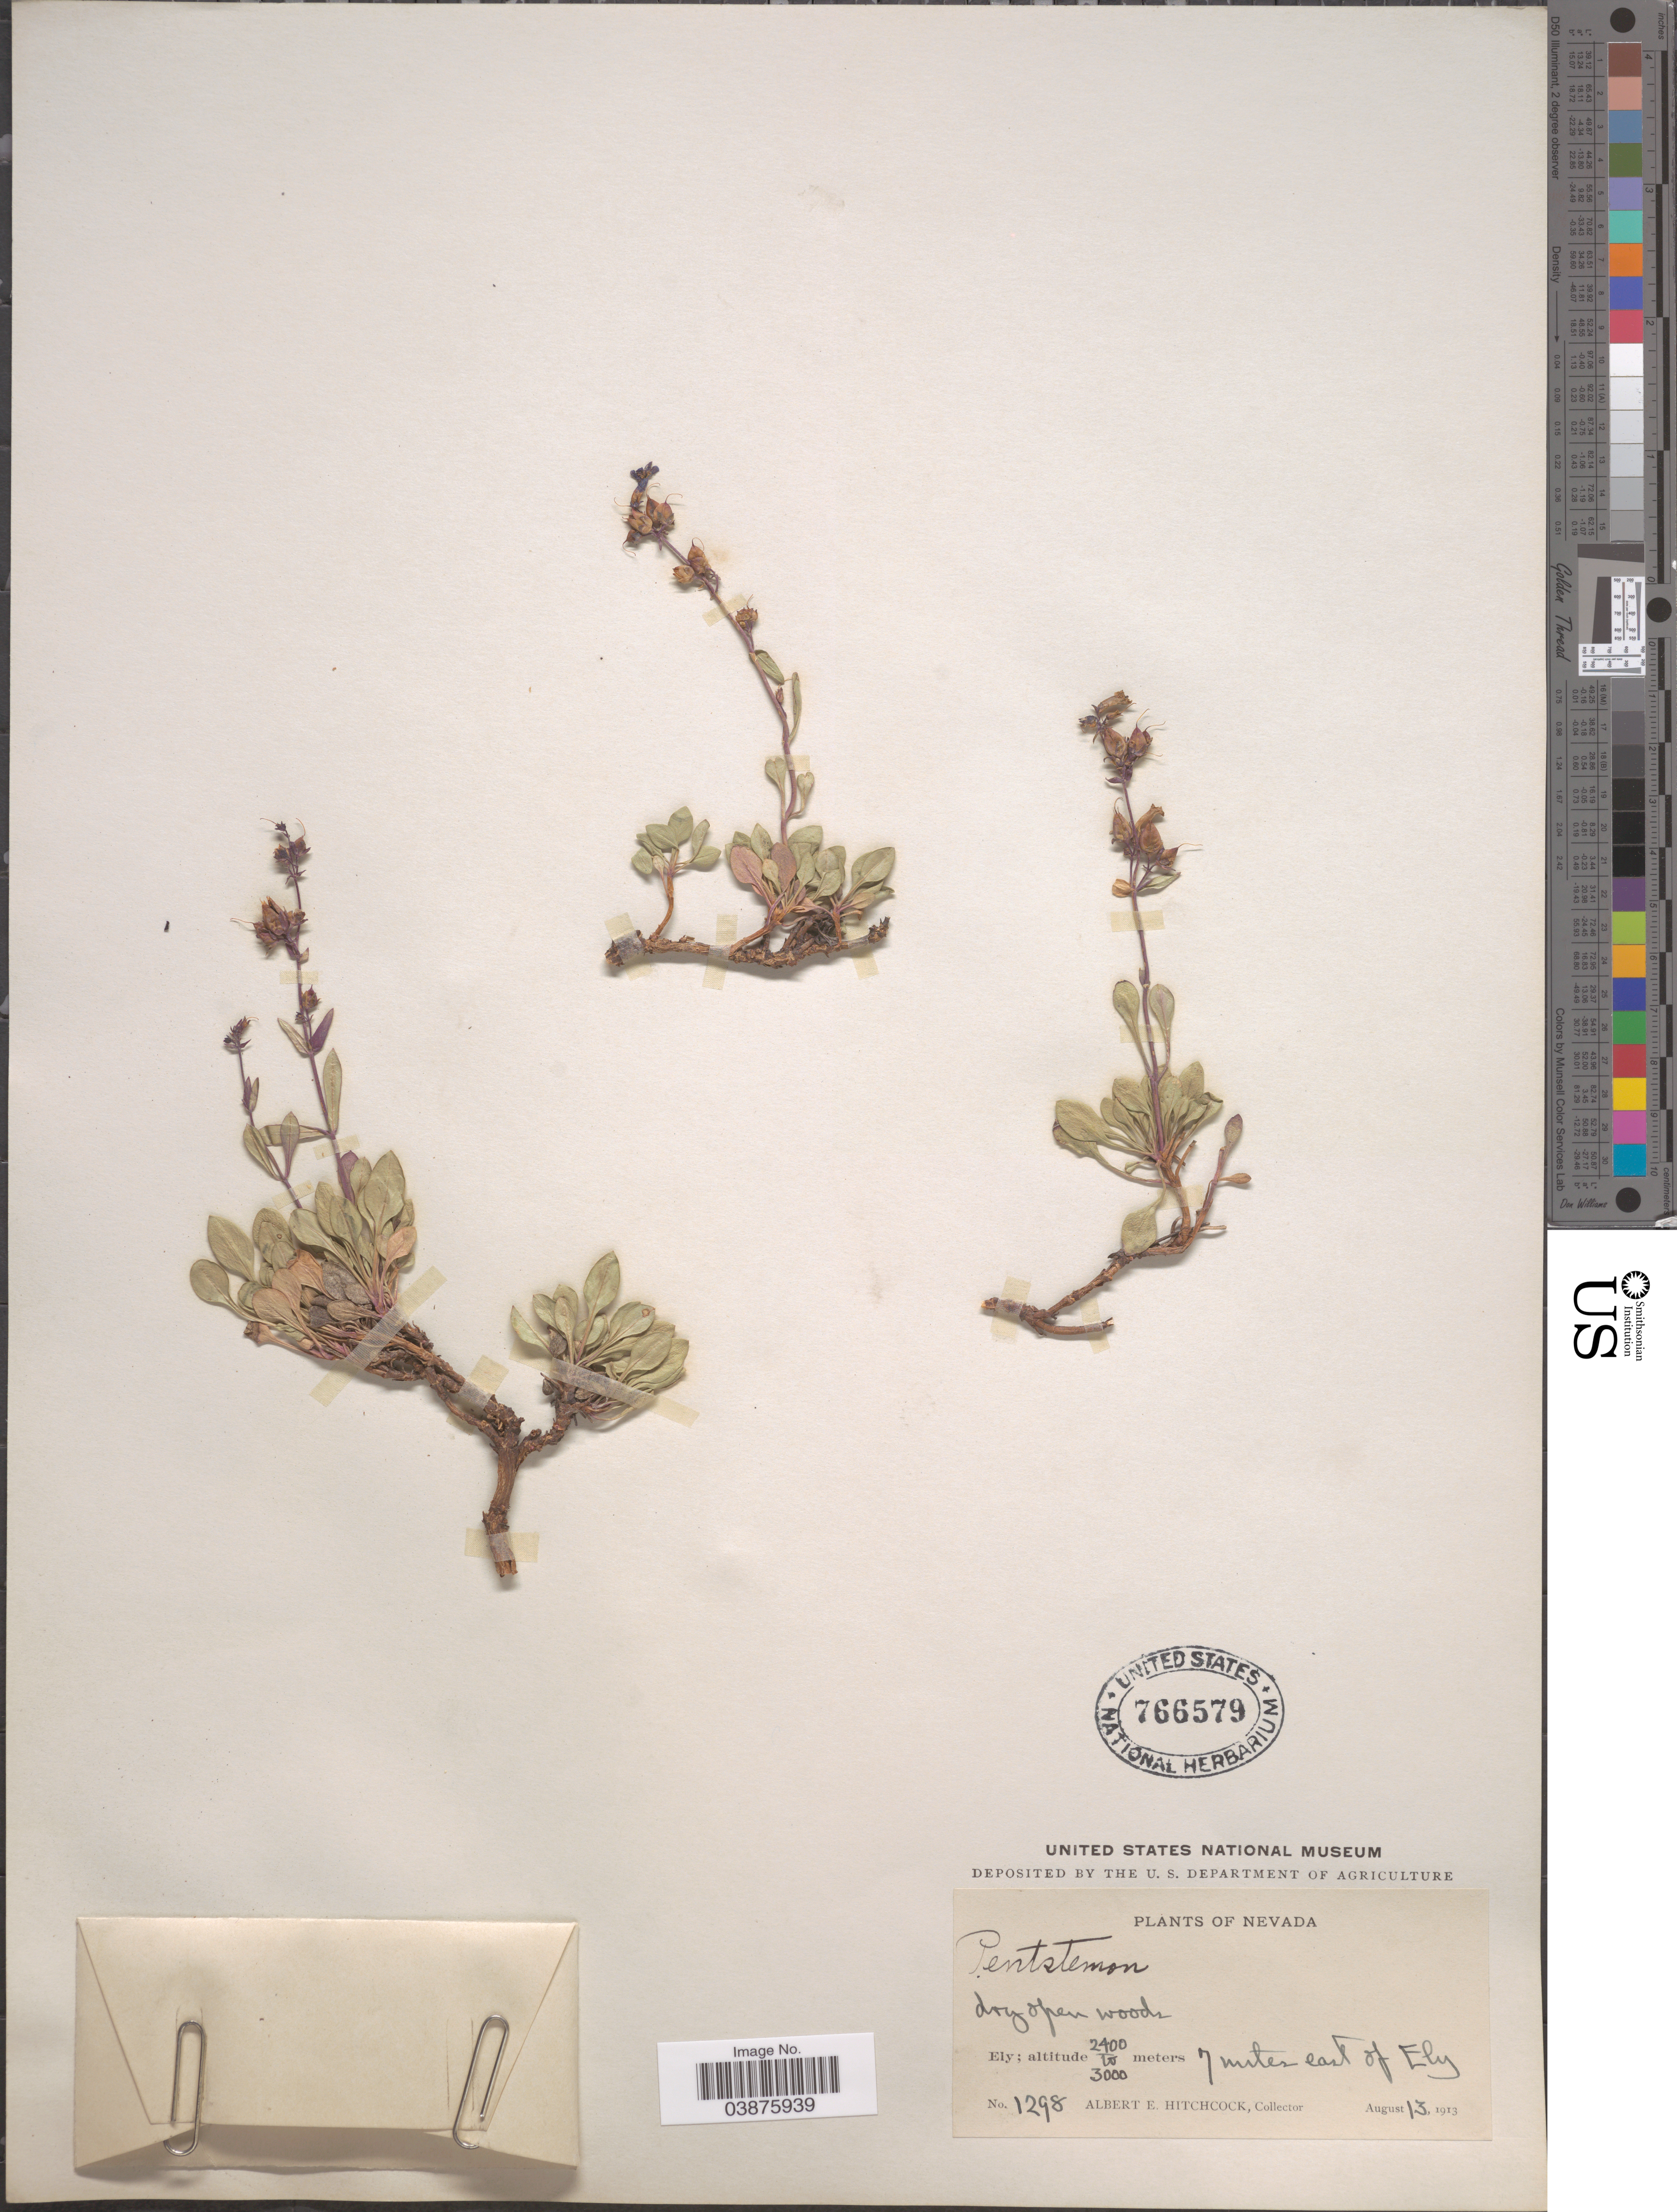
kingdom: Plantae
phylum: Tracheophyta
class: Magnoliopsida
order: Lamiales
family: Plantaginaceae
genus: Penstemon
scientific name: Penstemon humilis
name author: Nutt. ex A. Gray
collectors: A. Hitchcock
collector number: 1298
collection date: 1913-08-13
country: United States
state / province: Nevada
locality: Ely; 7 miles east of Ely.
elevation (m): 2400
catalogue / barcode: US 766579